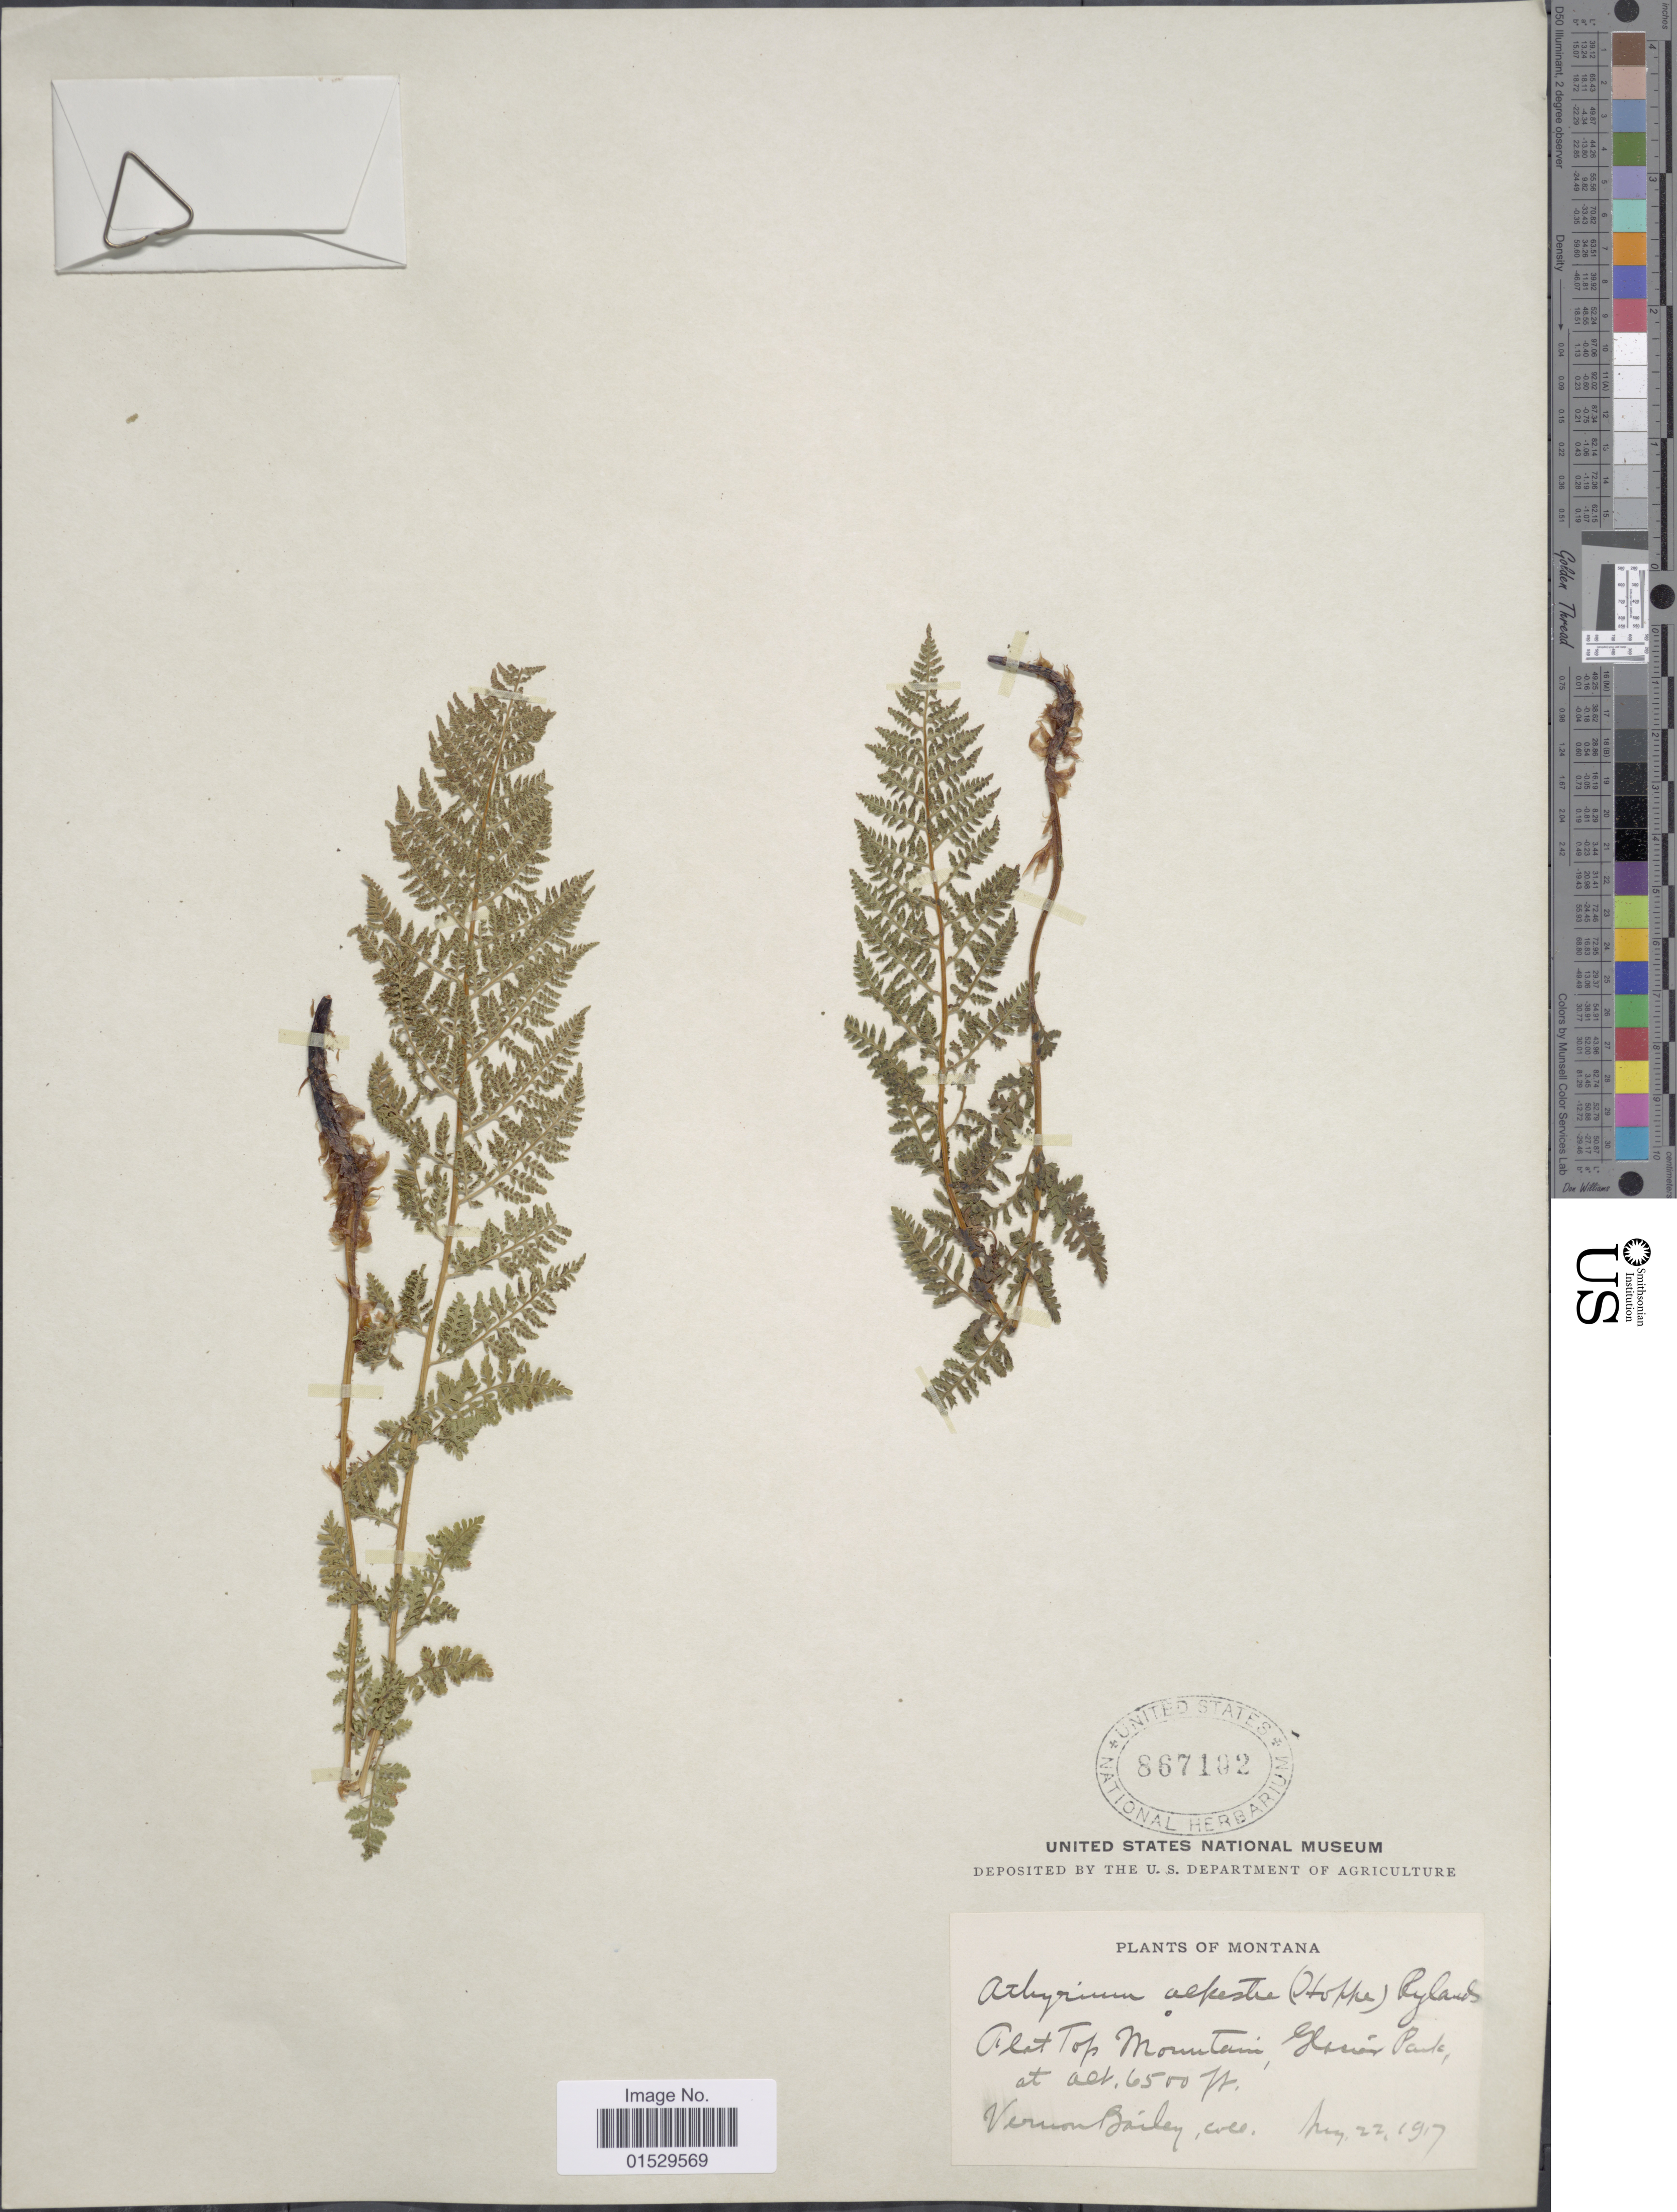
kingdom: Plantae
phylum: Tracheophyta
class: Polypodiopsida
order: Polypodiales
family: Athyriaceae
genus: Athyrium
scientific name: Athyrium distentifolilum subsp. americanum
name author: (Butters) Hultén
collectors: V. O. Bailey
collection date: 1917-08-22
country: United States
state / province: Montana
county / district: Glacier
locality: Flat Top Mountain, Glacier Park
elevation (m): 1981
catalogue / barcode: US 867102